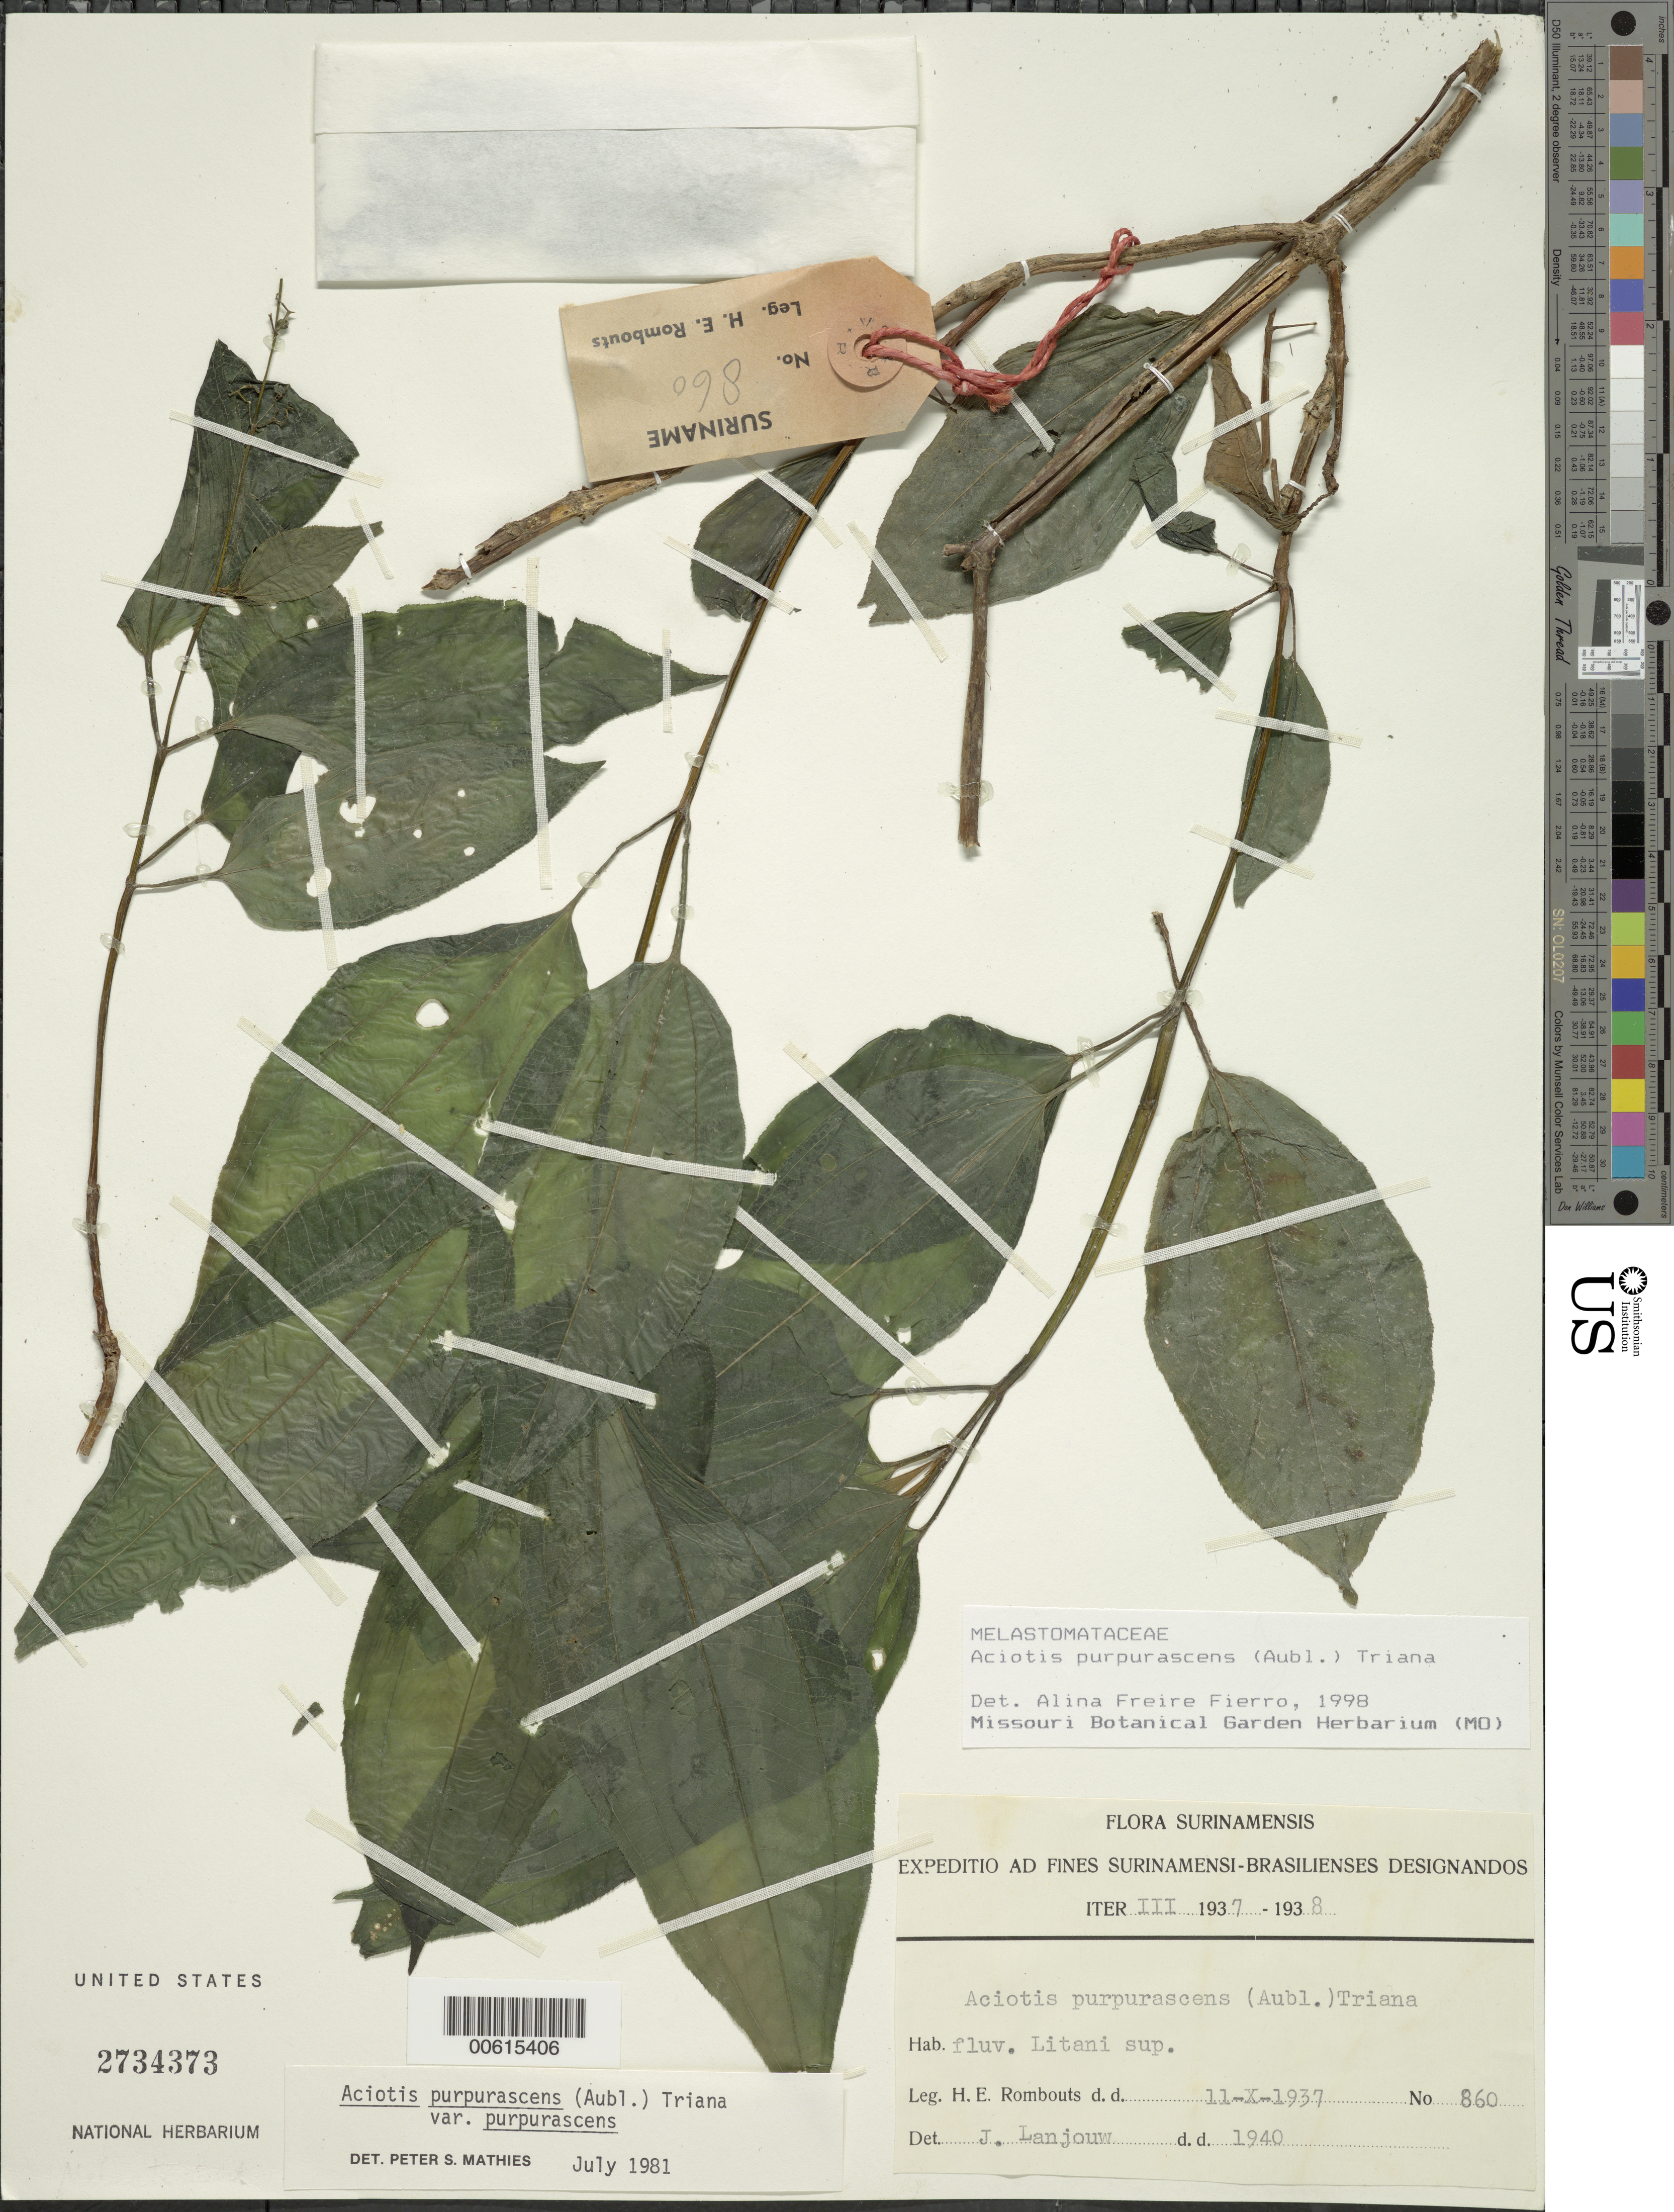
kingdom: Plantae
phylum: Tracheophyta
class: Magnoliopsida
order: Myrtales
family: Melastomataceae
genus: Aciotis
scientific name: Aciotis purpurascens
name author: (Aubl.) Triana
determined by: Freire-Fierro, A.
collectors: H. Rombouts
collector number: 860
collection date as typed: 11-Oct-37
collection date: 1937-10-11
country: Suriname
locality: Litani R., Tumuc-Humac range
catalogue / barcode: US 2734373